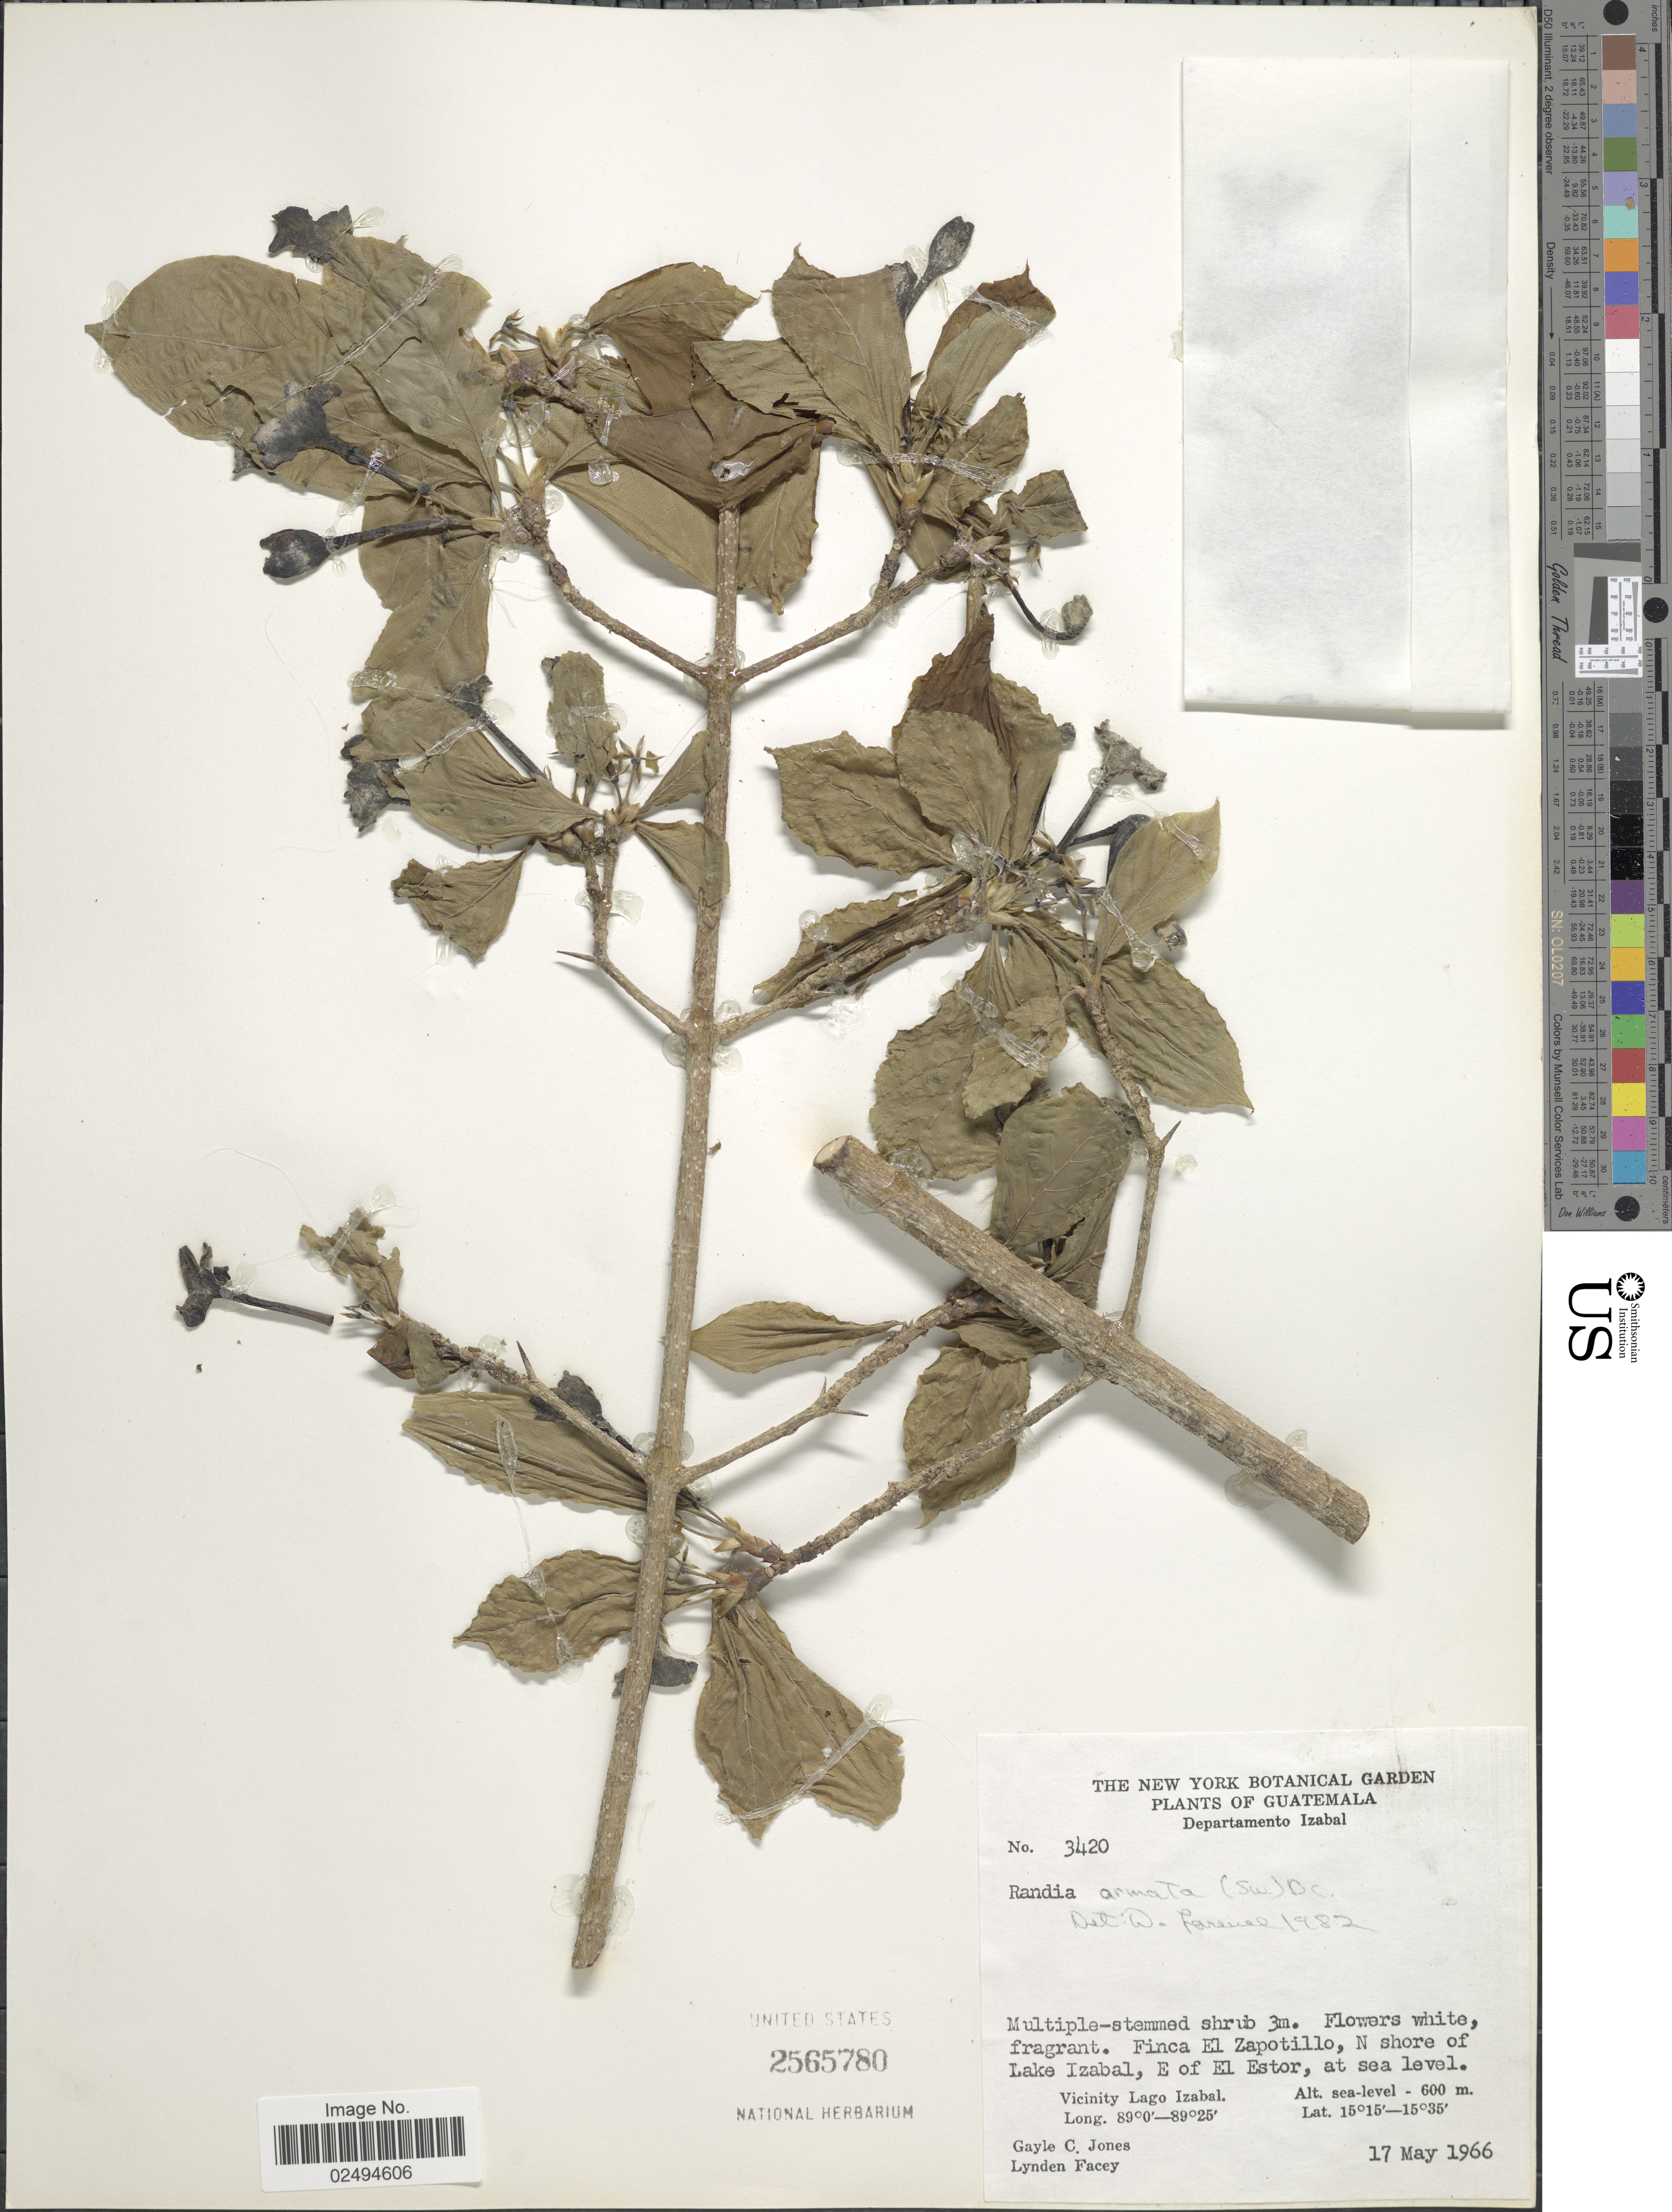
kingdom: Plantae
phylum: Tracheophyta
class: Magnoliopsida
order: Gentianales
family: Rubiaceae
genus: Randia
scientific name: Randia armata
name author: (Sw.) DC.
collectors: G. C. Jones & L. Facey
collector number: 3420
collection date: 1966-05-17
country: Guatemala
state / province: Izabal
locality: Departamento Izabel. Finca El Zapotillo, N shore of Lake Izabal, E of El Estor. Vicinity of Lago Izabal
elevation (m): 600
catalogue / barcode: US 2565780